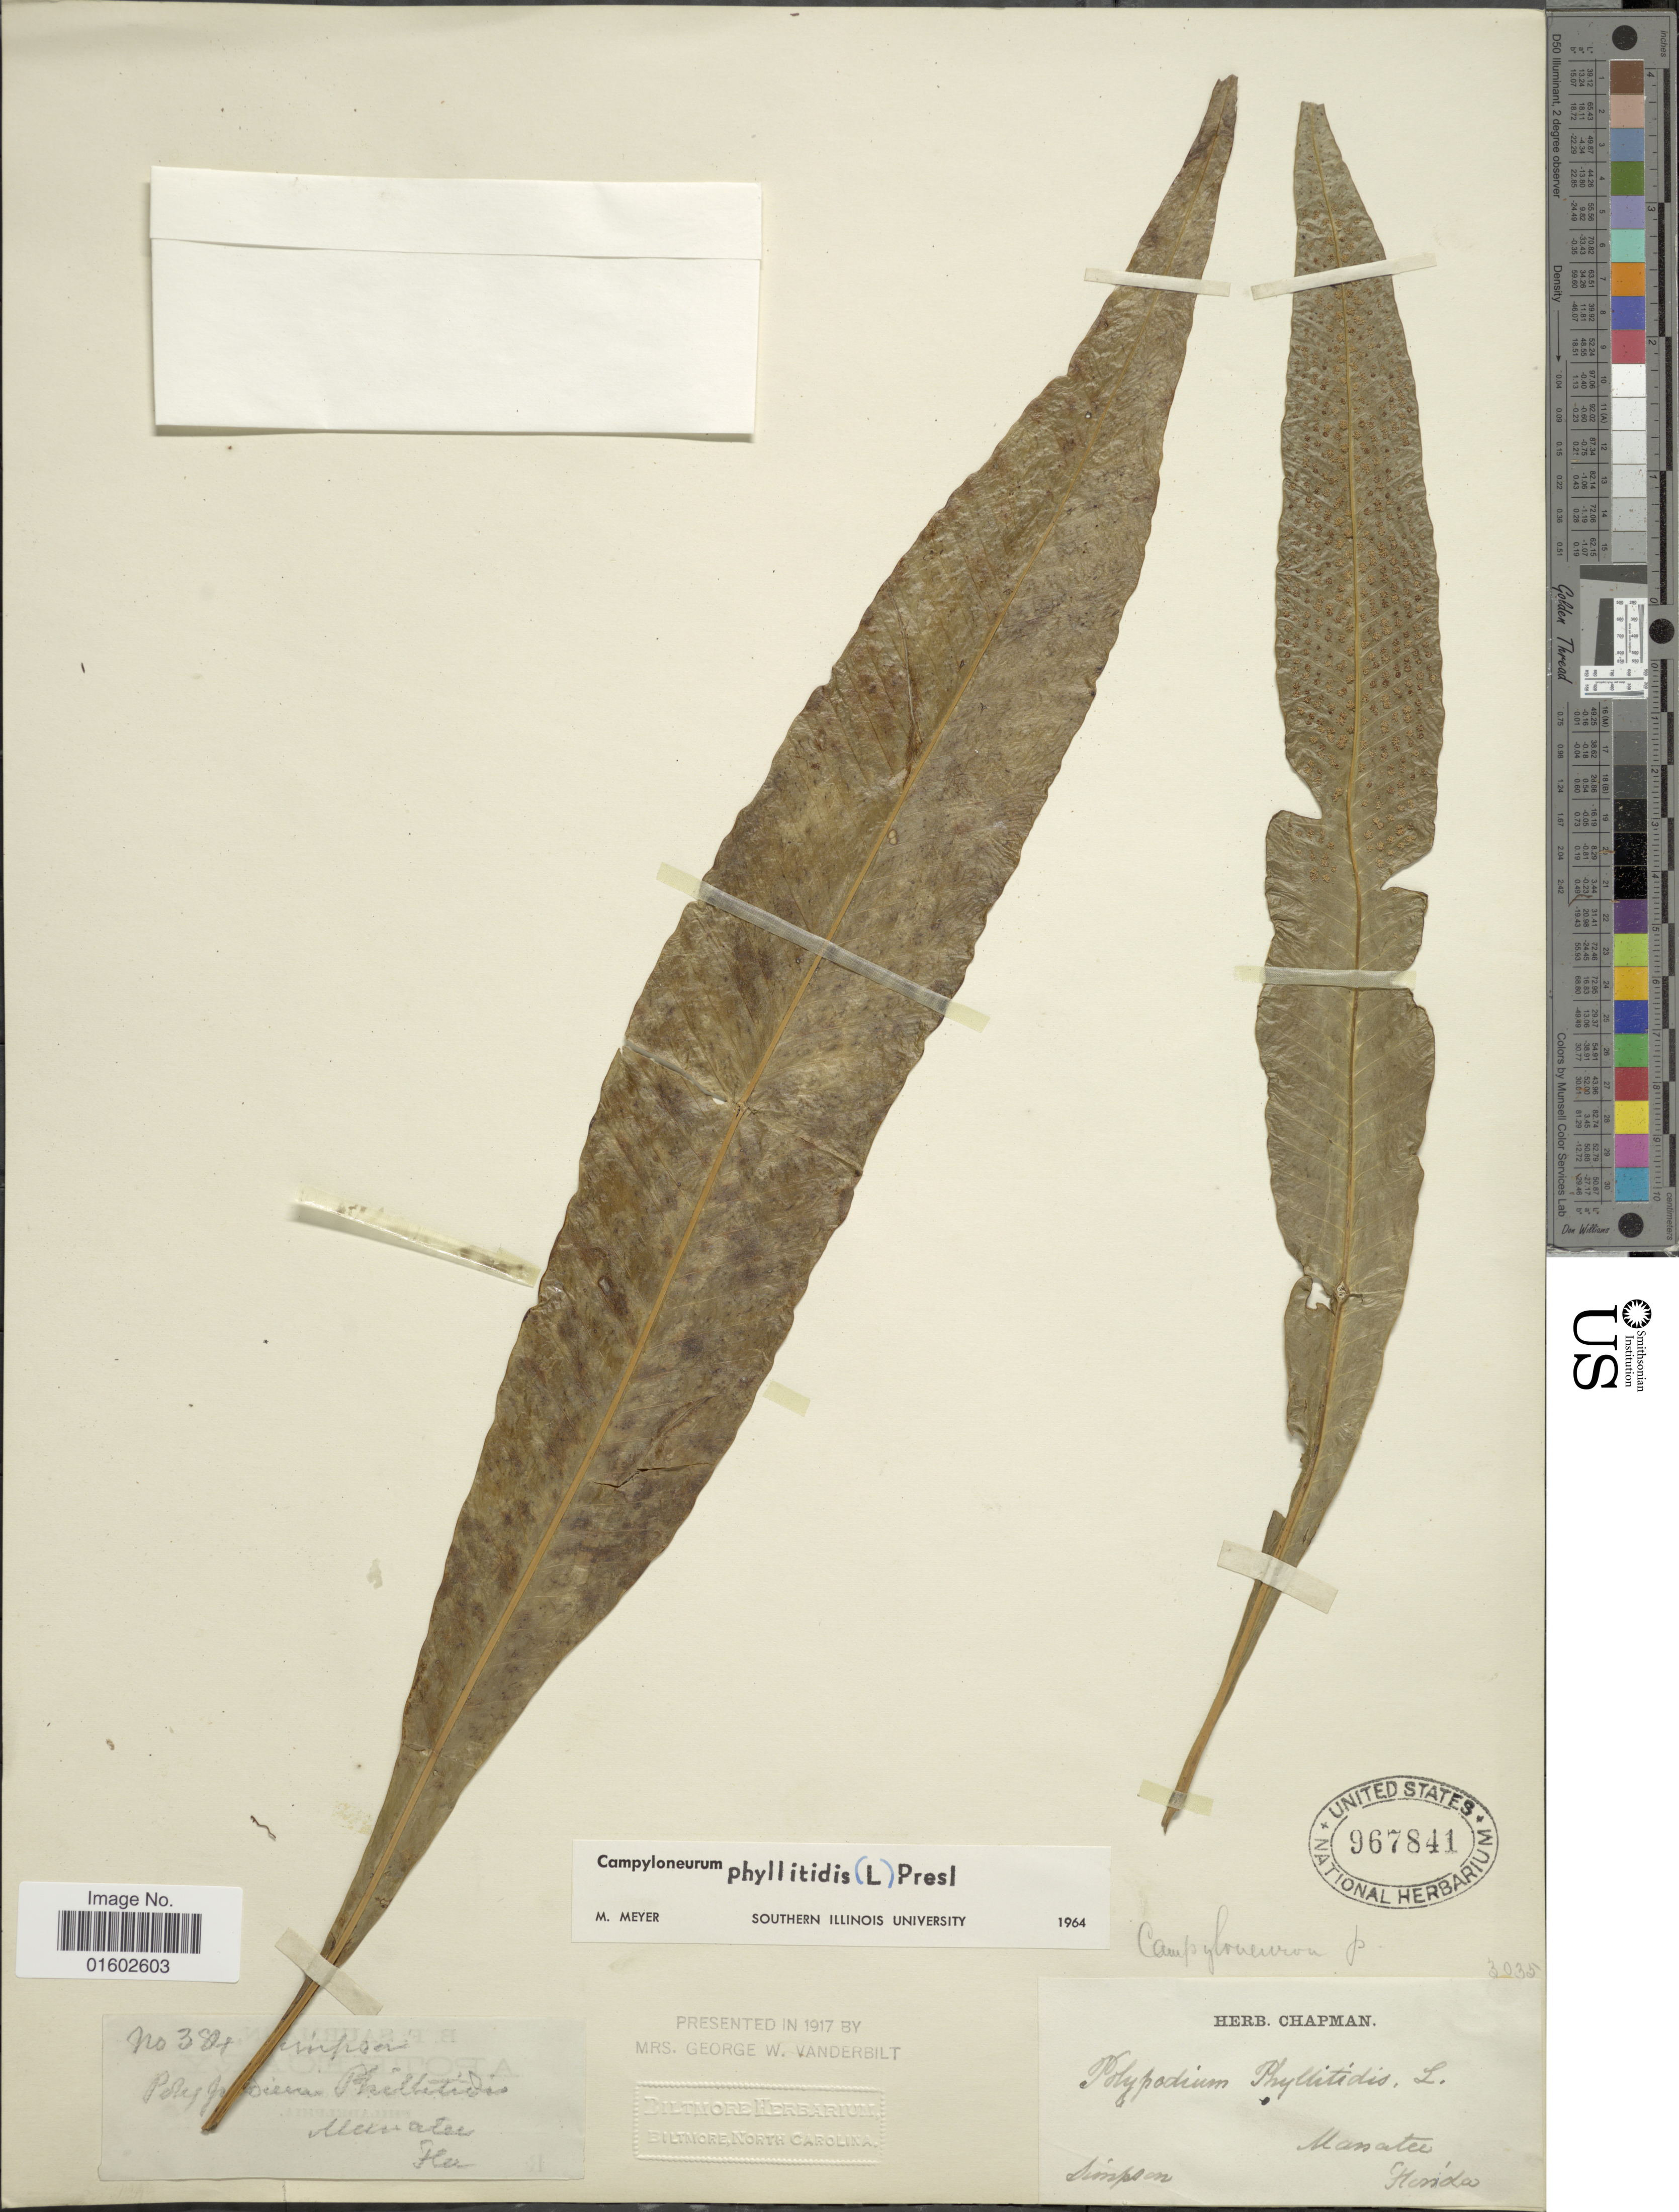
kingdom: Plantae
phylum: Tracheophyta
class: Polypodiopsida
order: Polypodiales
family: Polypodiaceae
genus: Campyloneurum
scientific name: Campyloneurum phyllitidis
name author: (L.) C. Presl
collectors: Simpson, --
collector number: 384*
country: United States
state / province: Florida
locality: Manatee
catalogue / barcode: US 967841